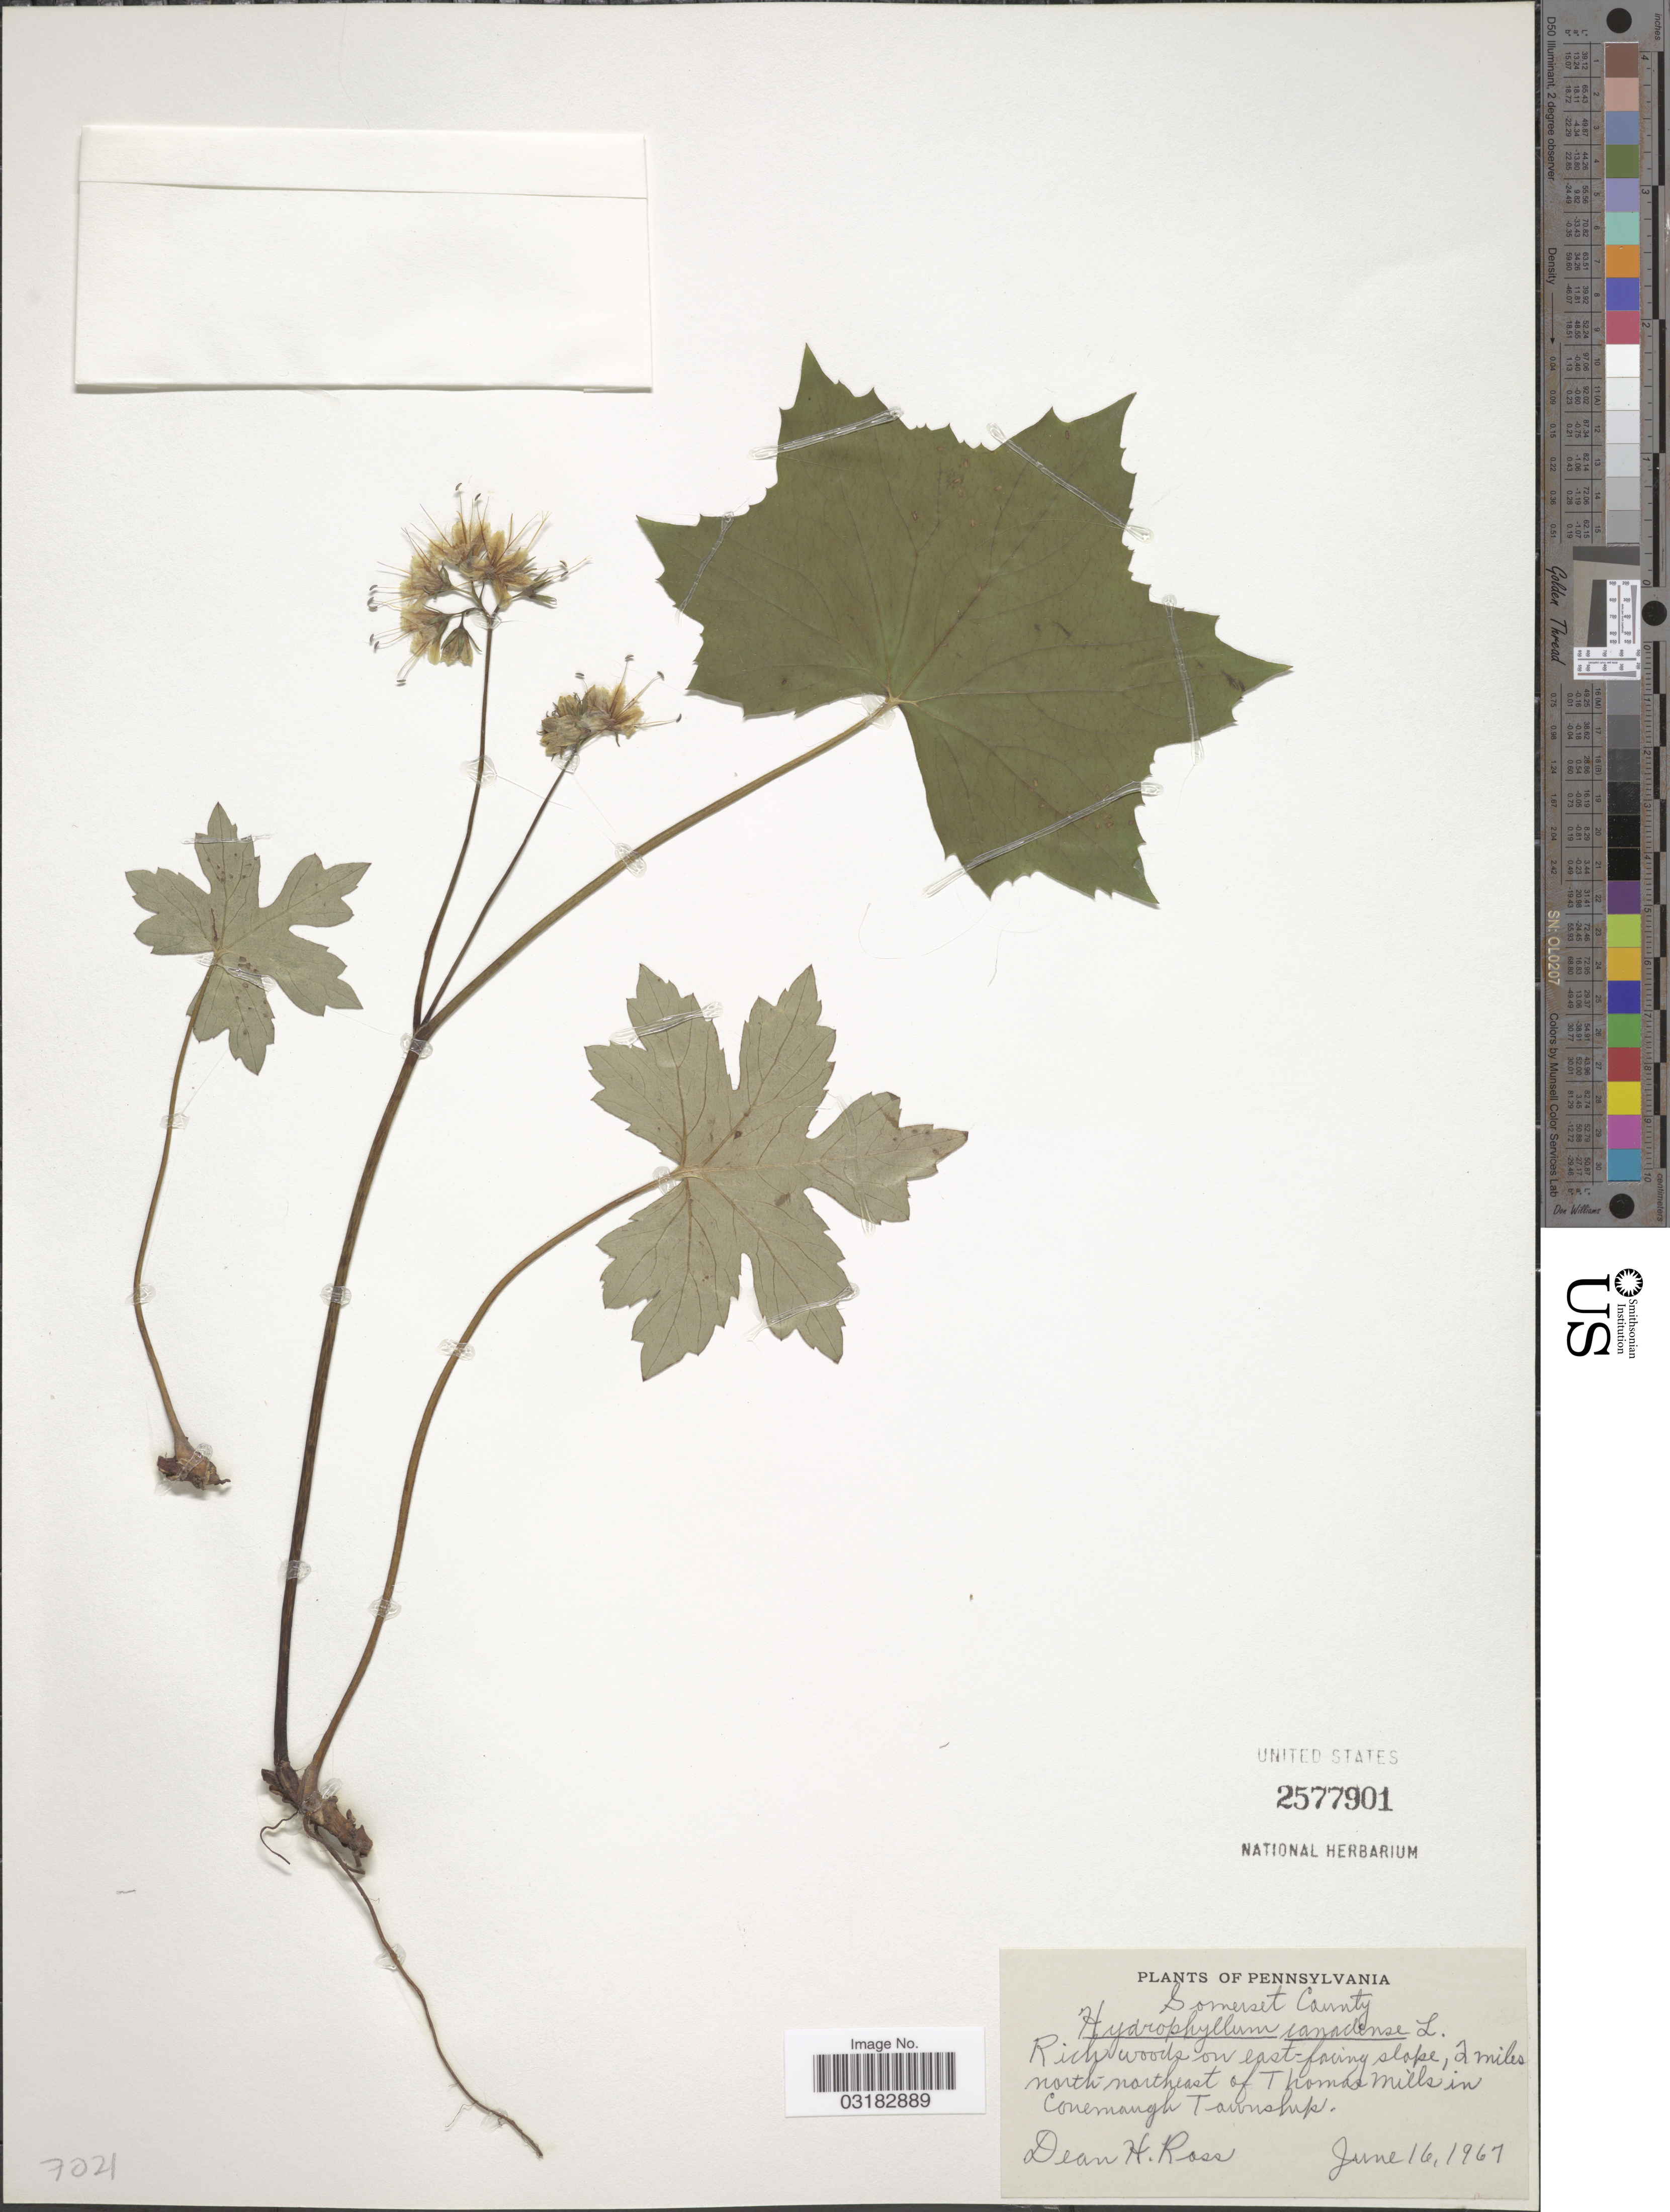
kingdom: Plantae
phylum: Tracheophyta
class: Magnoliopsida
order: Boraginales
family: Hydrophyllaceae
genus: Hydrophyllum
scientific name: Hydrophyllum canadense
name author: L.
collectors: D. Ross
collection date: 1967-06-16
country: United States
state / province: Pennsylvania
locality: Somerset County. 2 miles north northeast of Thomas Mills in Conemaugh Township.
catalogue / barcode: US 2577901